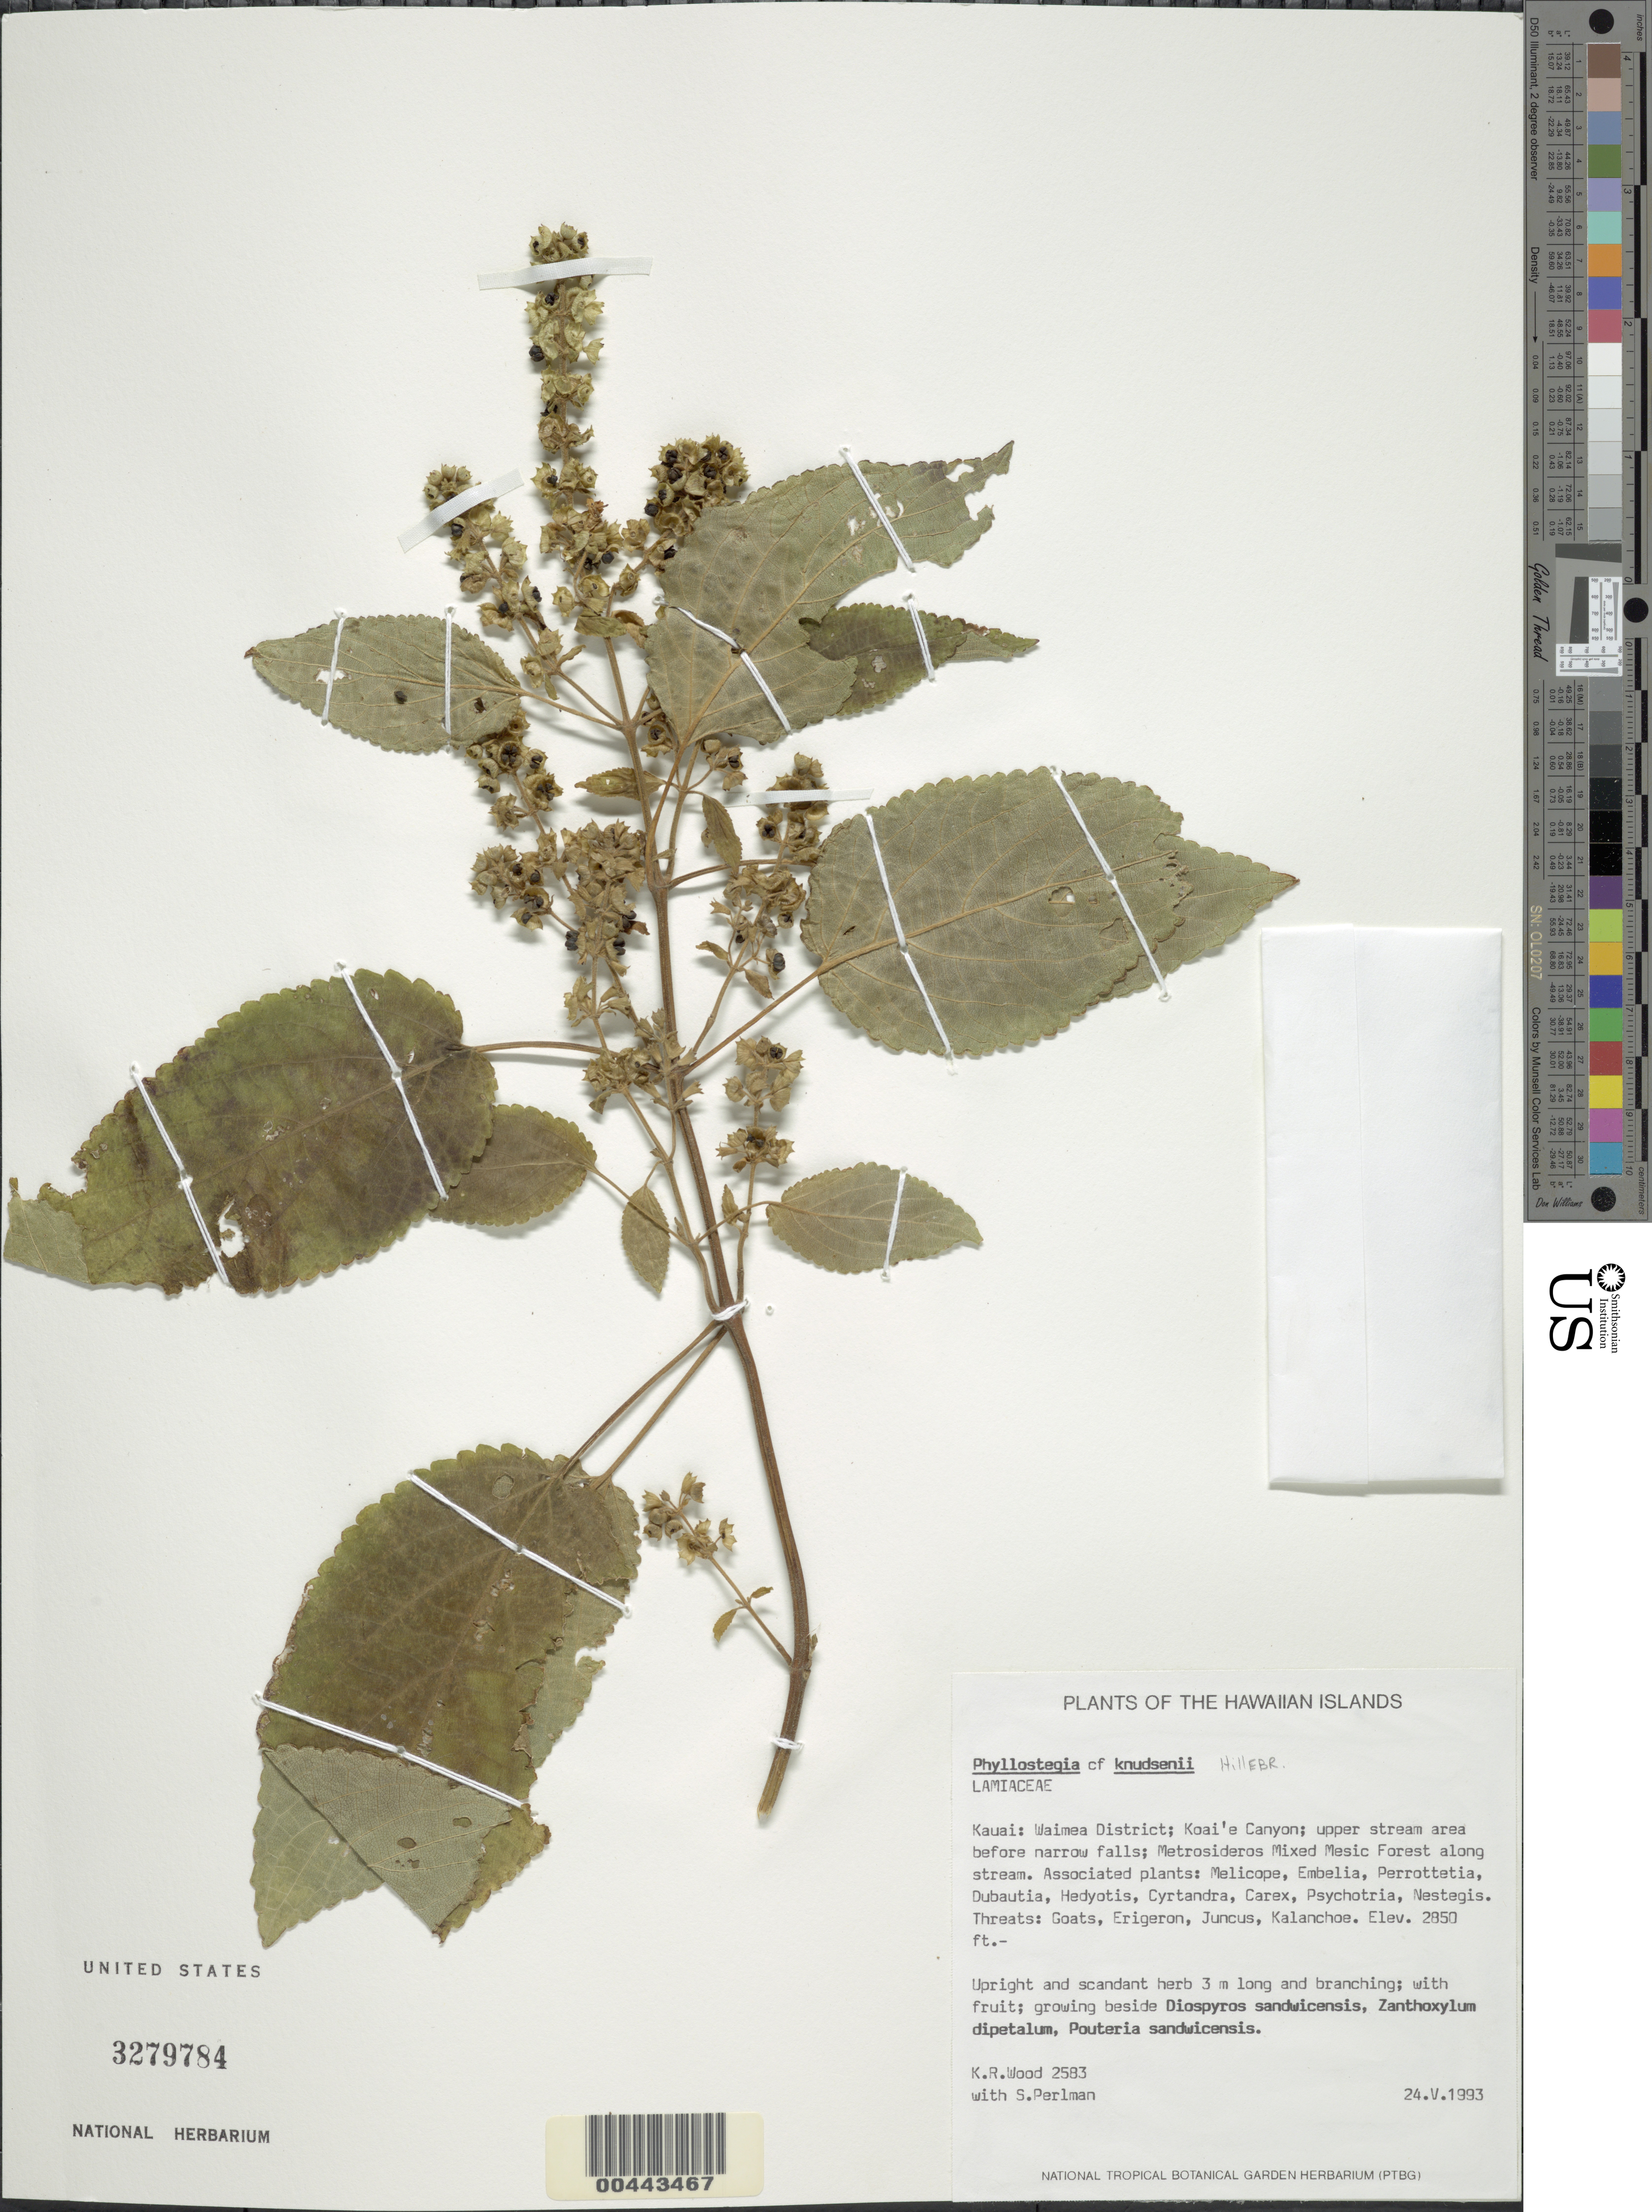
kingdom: Plantae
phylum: Tracheophyta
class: Magnoliopsida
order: Lamiales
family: Lamiaceae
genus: Phyllostegia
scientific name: Phyllostegia knudsenii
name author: Hillebr.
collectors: K. R. Wood & S. P. Perlman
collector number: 2583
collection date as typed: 24 May 1993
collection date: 1993-05-24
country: United States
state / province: Hawaii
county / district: Kauai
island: Kaua'i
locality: Waimea District, Koaie Canyon, upper stream area before narrow falls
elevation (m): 869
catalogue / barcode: US 3279784